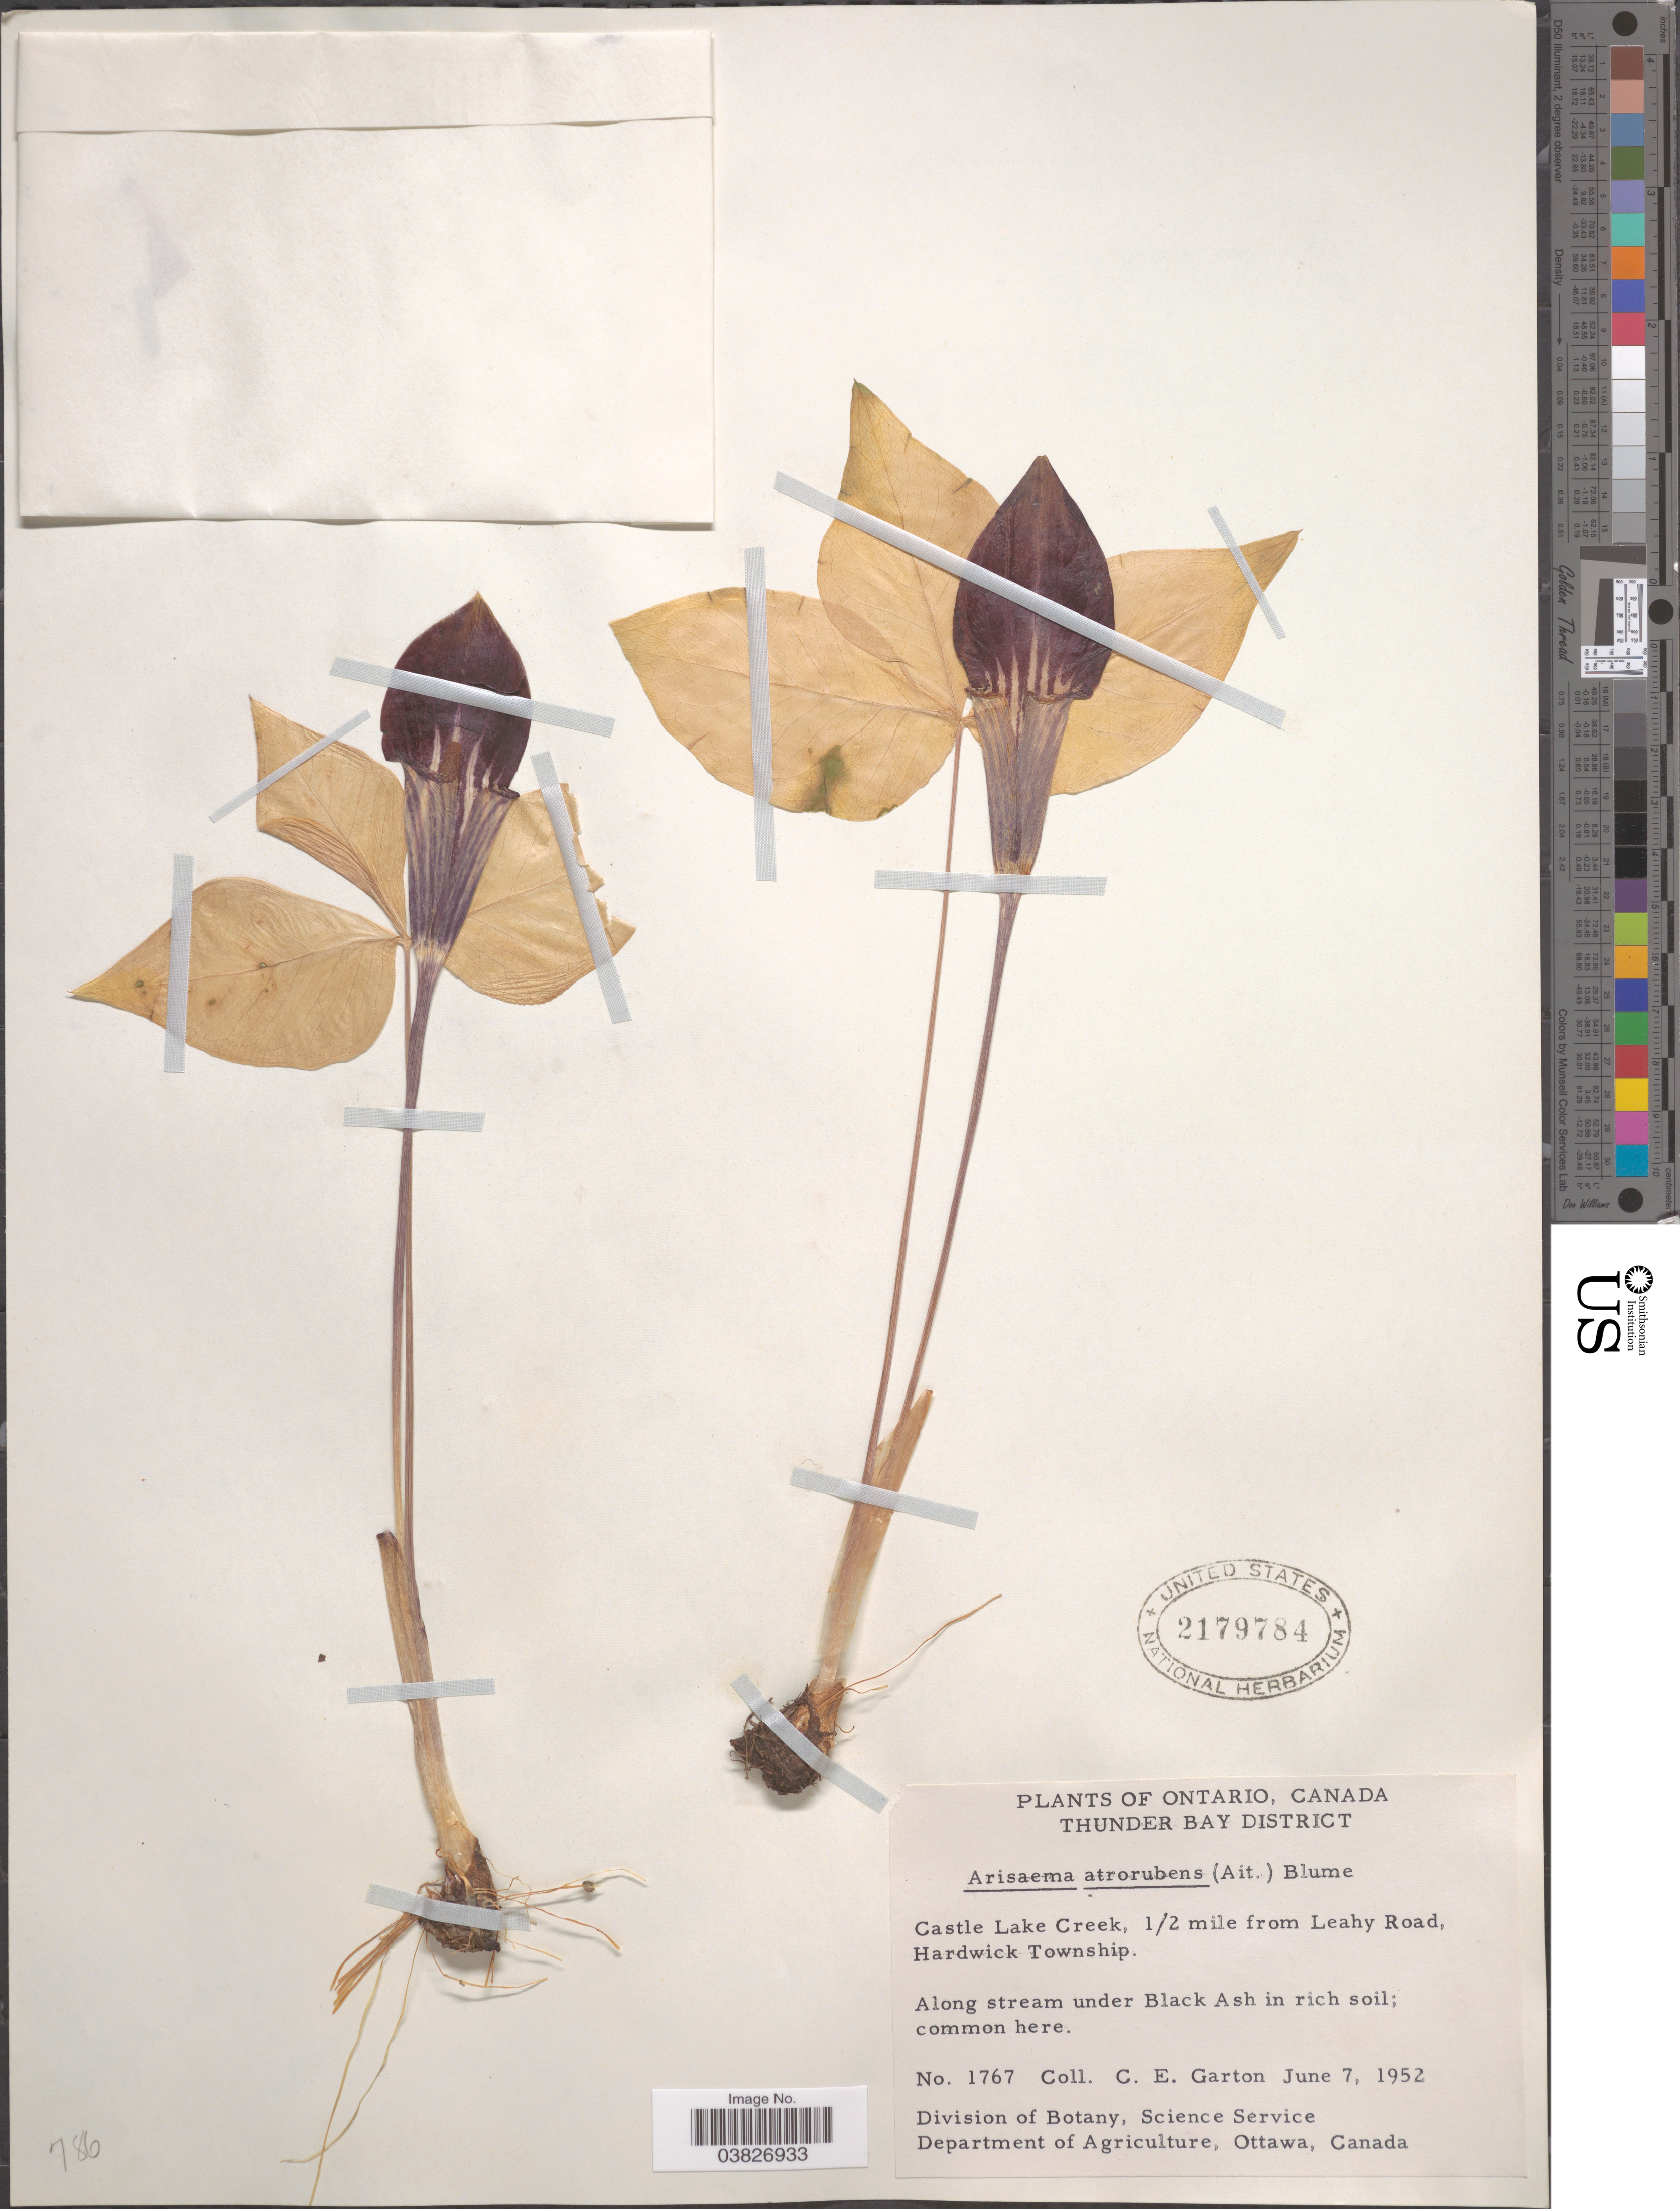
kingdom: Plantae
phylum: Tracheophyta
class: Liliopsida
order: Alismatales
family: Araceae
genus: Arisaema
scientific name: Arisaema atrorubens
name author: (Aiton) Blume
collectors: C. E. Garton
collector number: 1767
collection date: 1952-06-07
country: Canada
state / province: Ontario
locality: Thunder Bay District. Castle Lake Creek, ½ mile from Leahy Road, Hardwick Township. Along stream under Black Ash in rich soil; common here.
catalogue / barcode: US 2179784